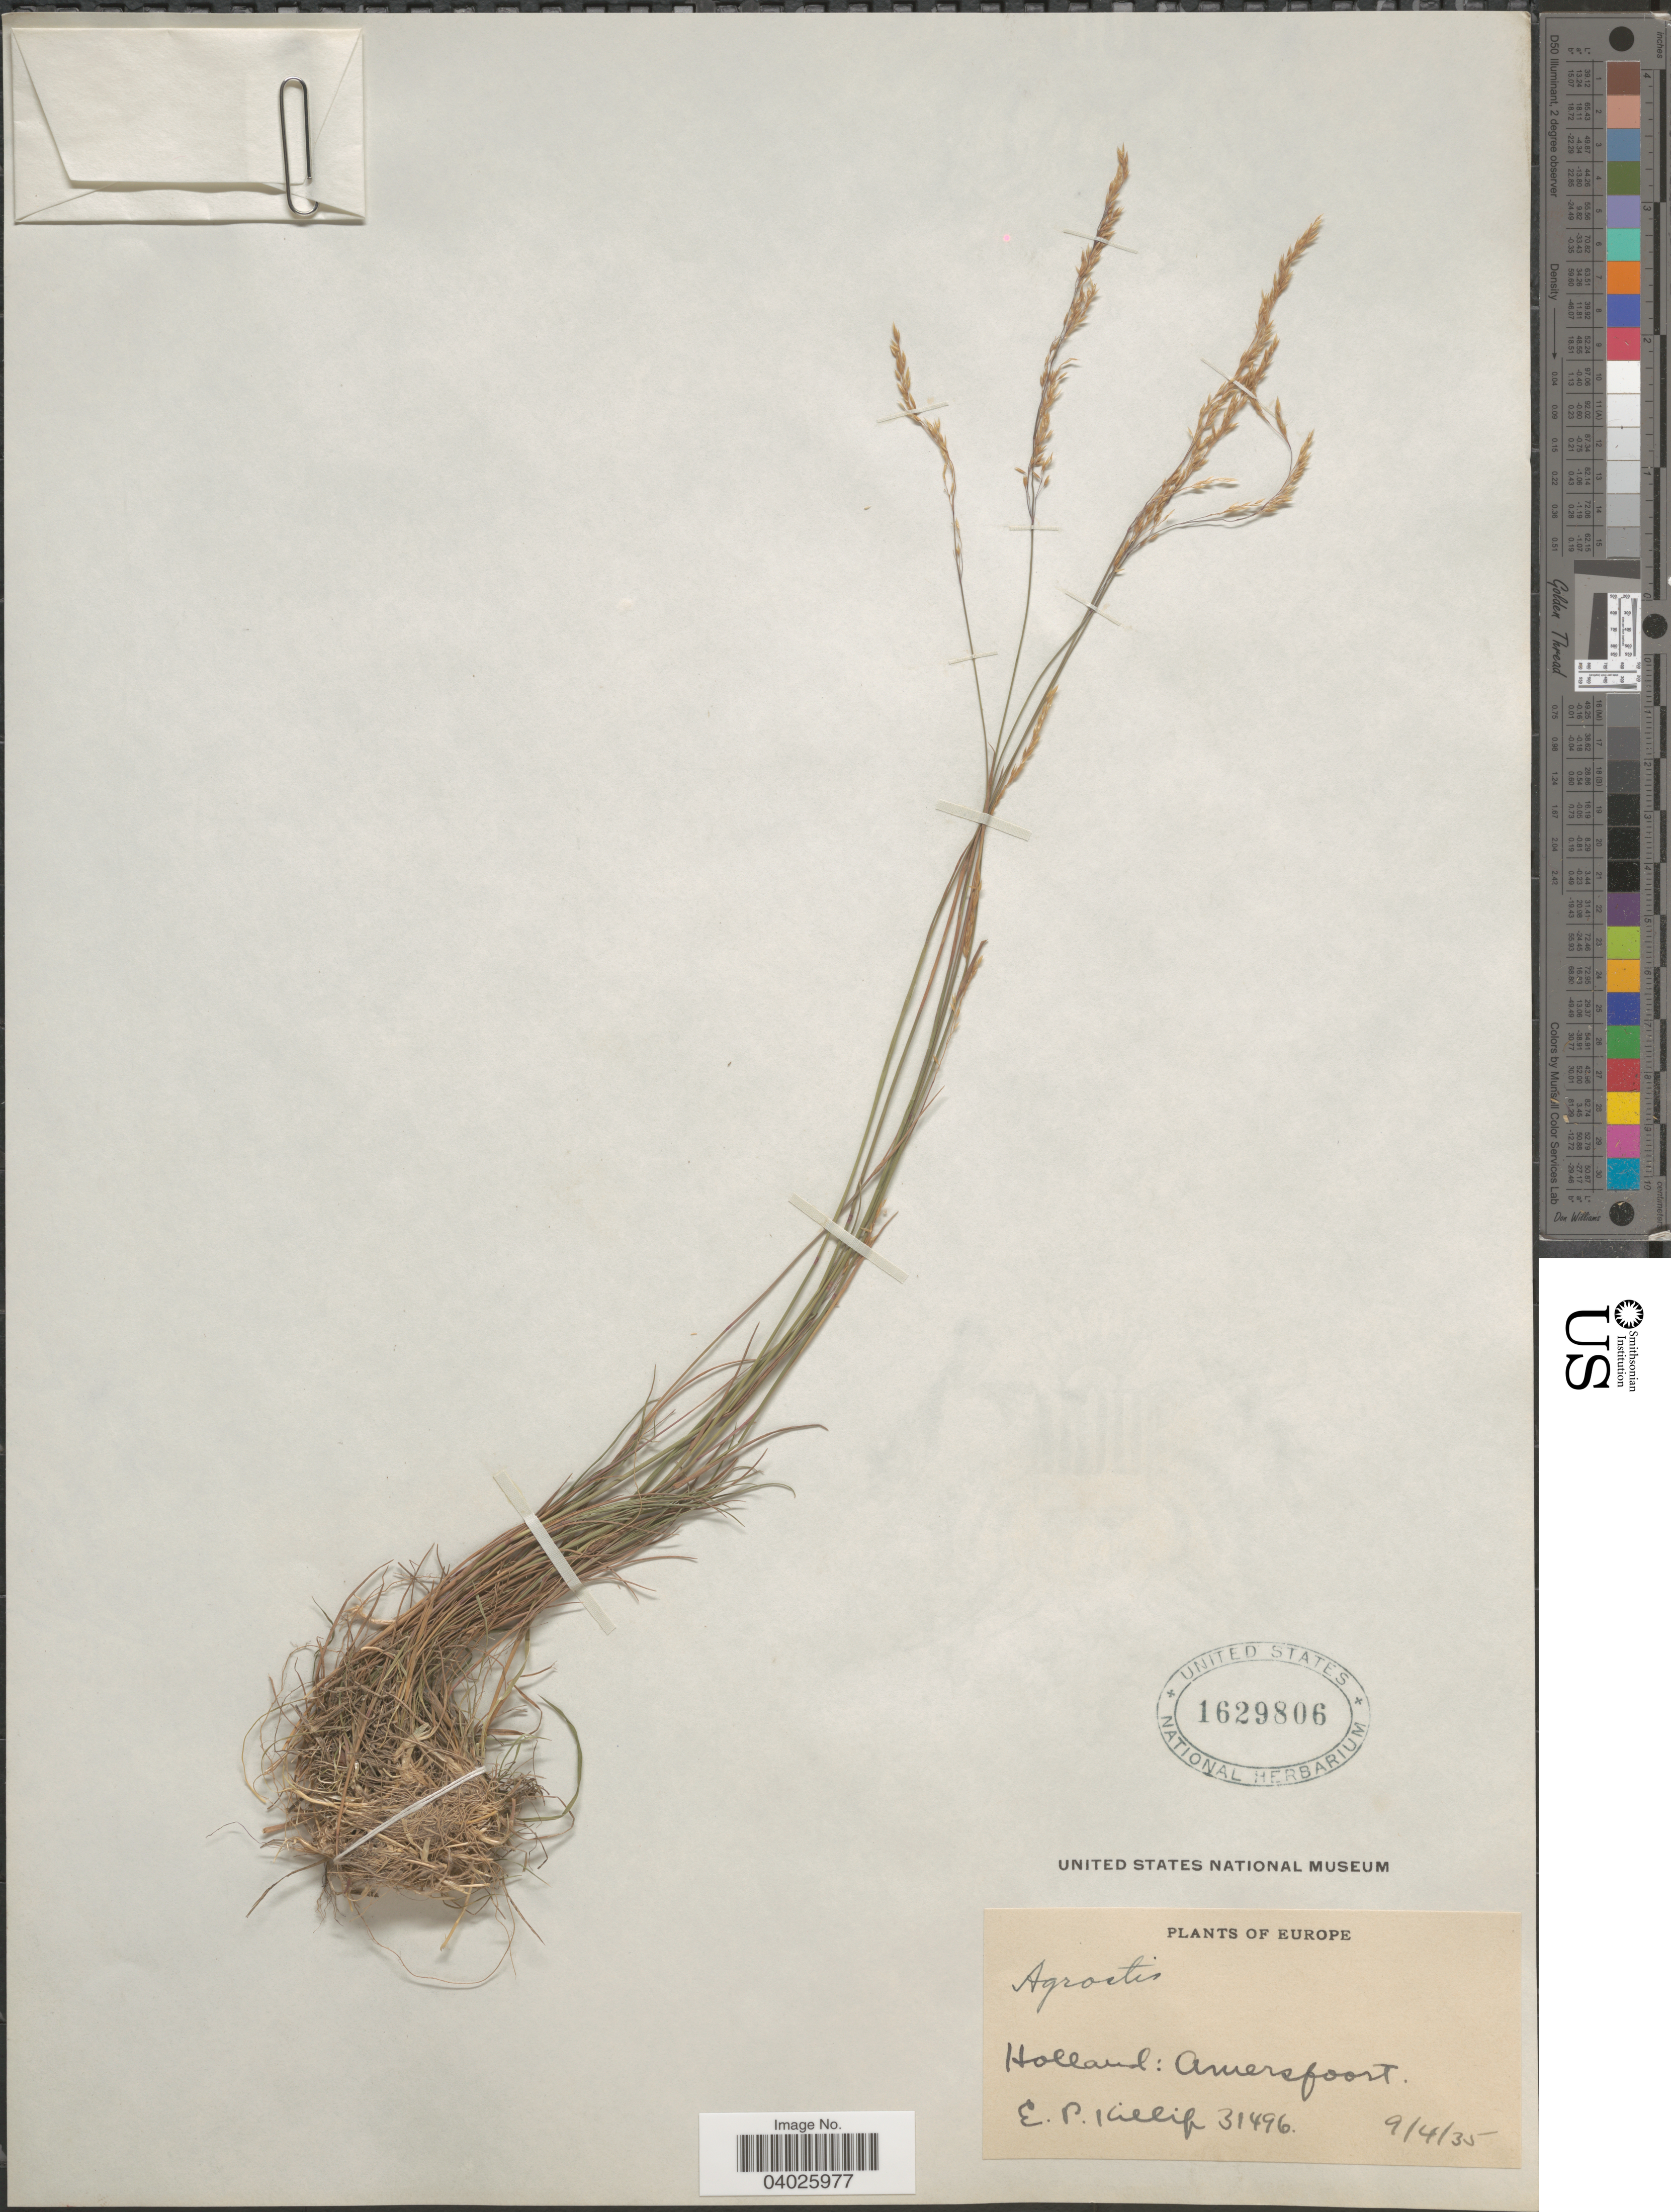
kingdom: Plantae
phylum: Tracheophyta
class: Liliopsida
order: Poales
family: Poaceae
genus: Agrostis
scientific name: Agrostis sp.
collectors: E. P. Killip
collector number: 31496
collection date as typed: Transcribed d/m/y: 9/4/35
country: Netherlands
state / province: Utrecht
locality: Europe. Holland: Amersfoort.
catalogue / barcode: US 1629806